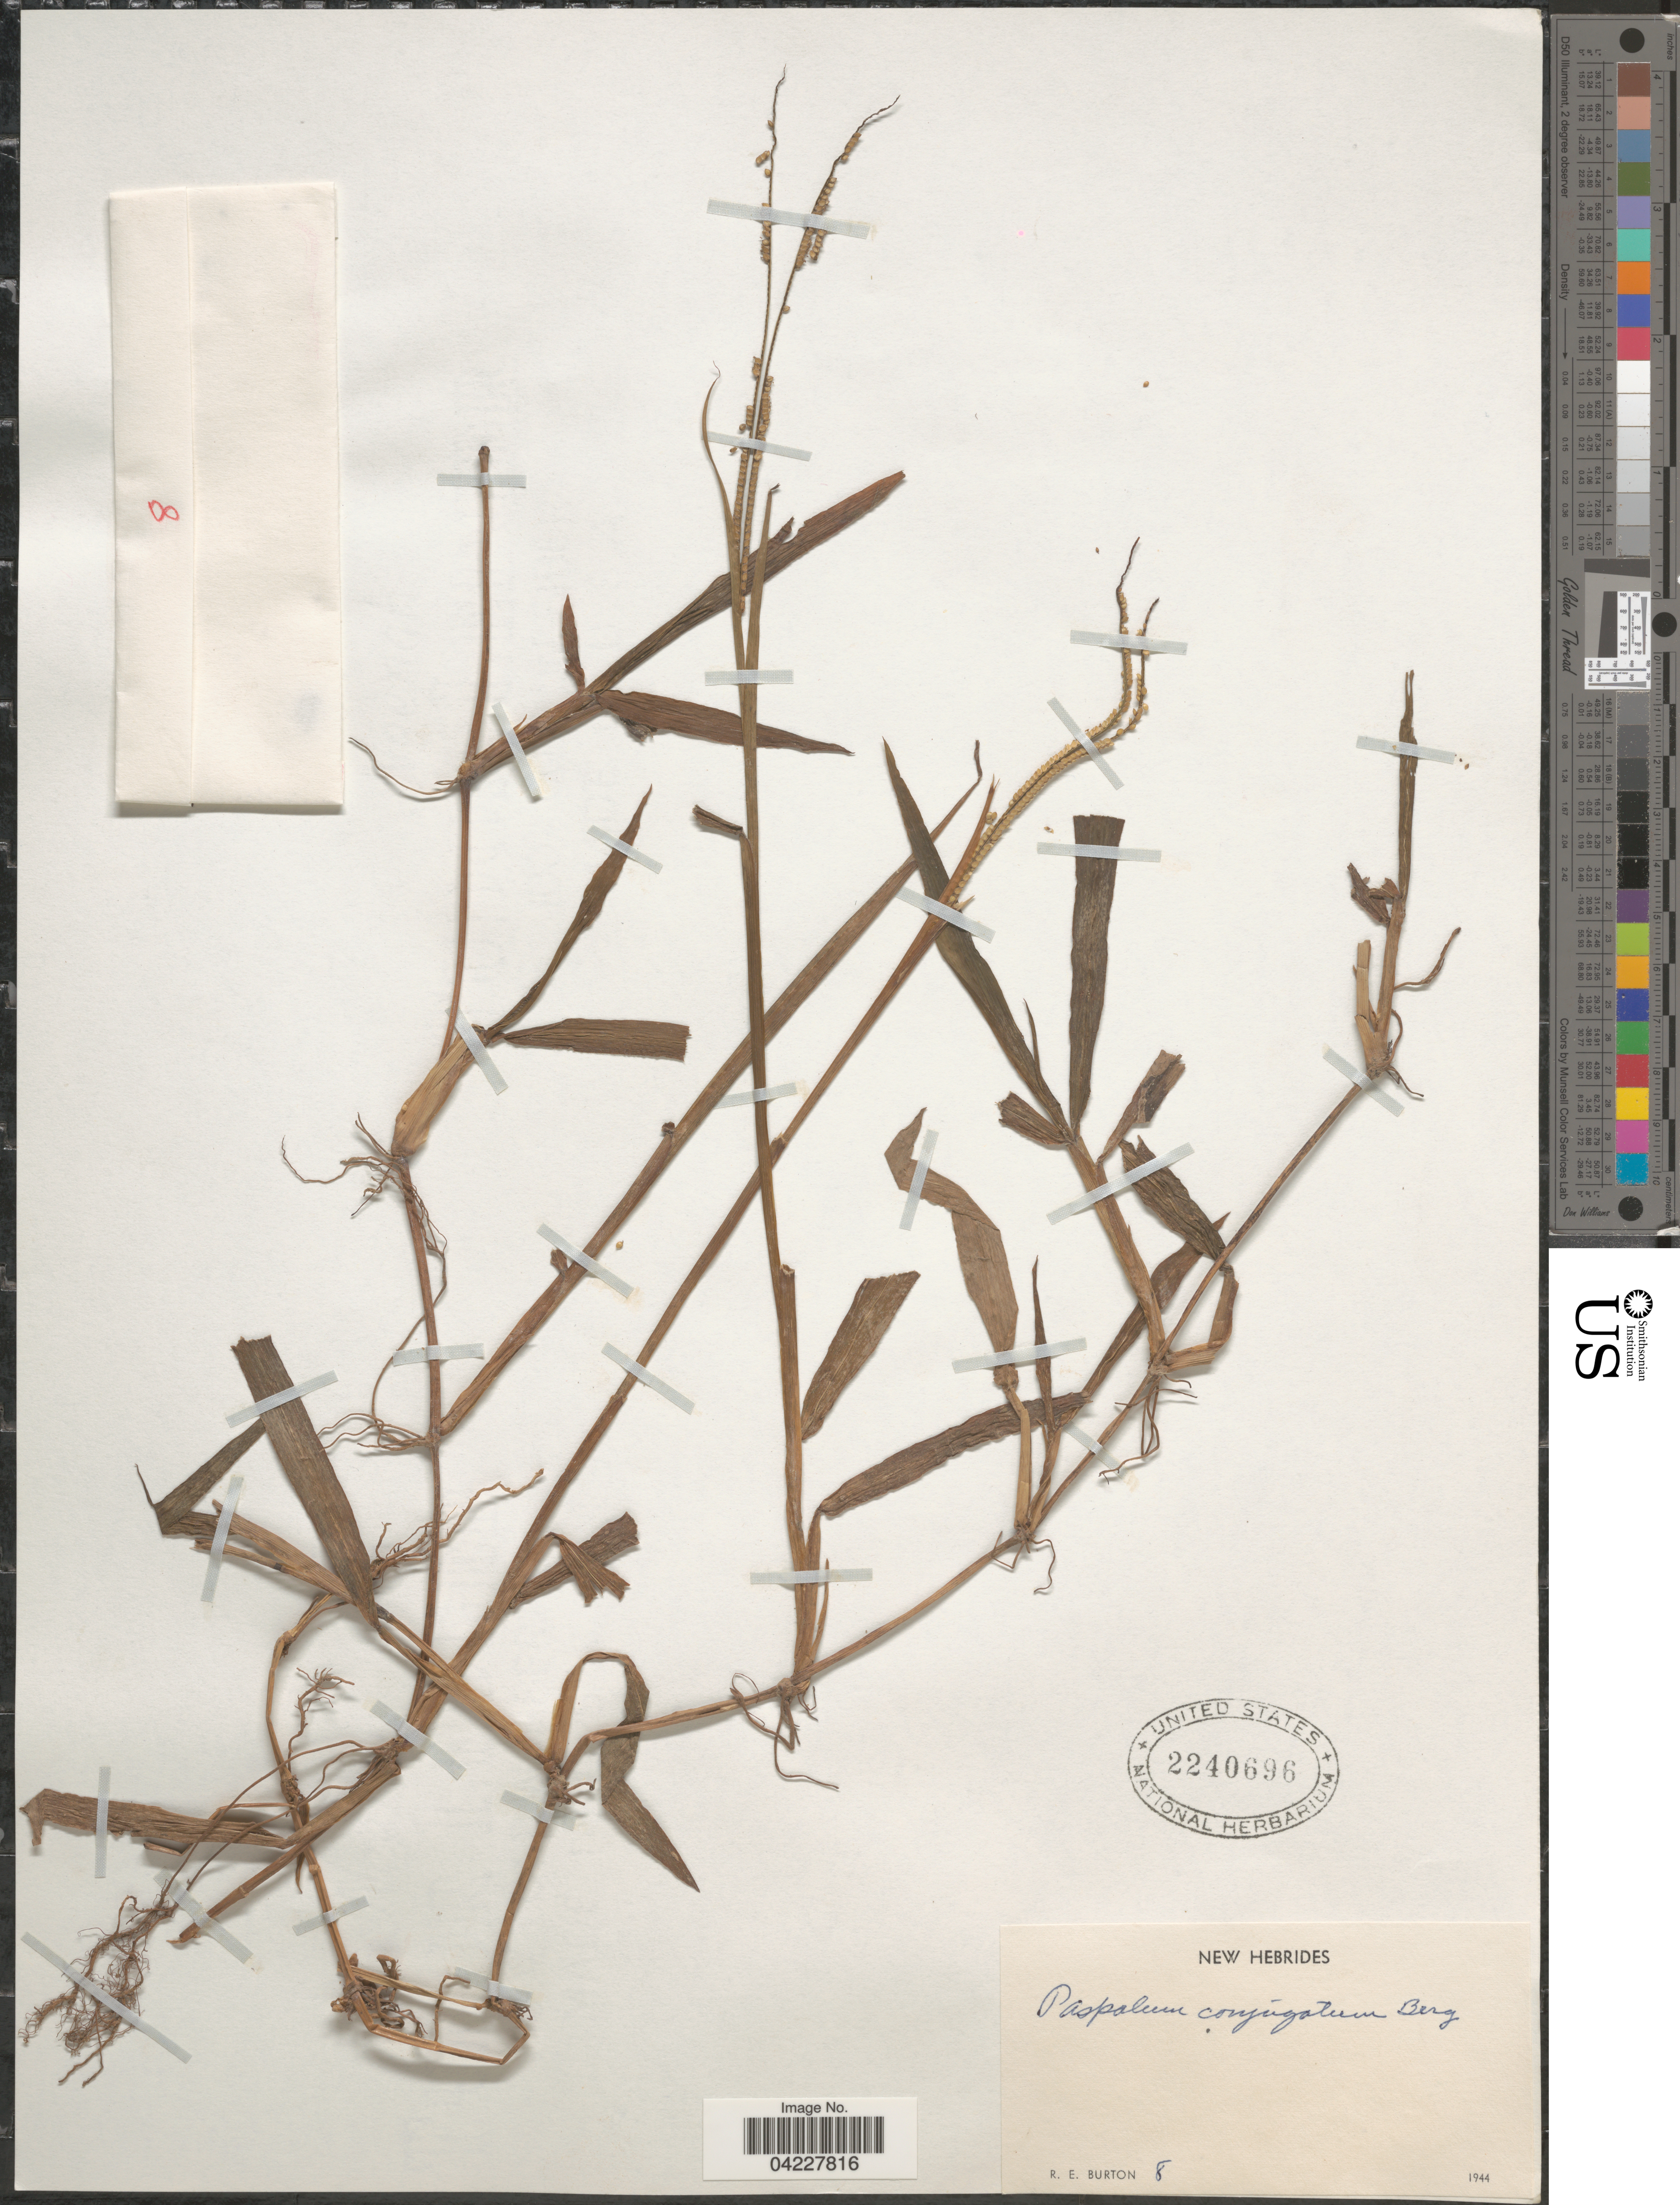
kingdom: Plantae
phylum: Tracheophyta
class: Liliopsida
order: Poales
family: Poaceae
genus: Paspalum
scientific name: Paspalum conjugatum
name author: P.J. Bergius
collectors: R. Burton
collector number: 8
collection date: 1944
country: Vanuatu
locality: New Hebrides.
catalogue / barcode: US 2240696